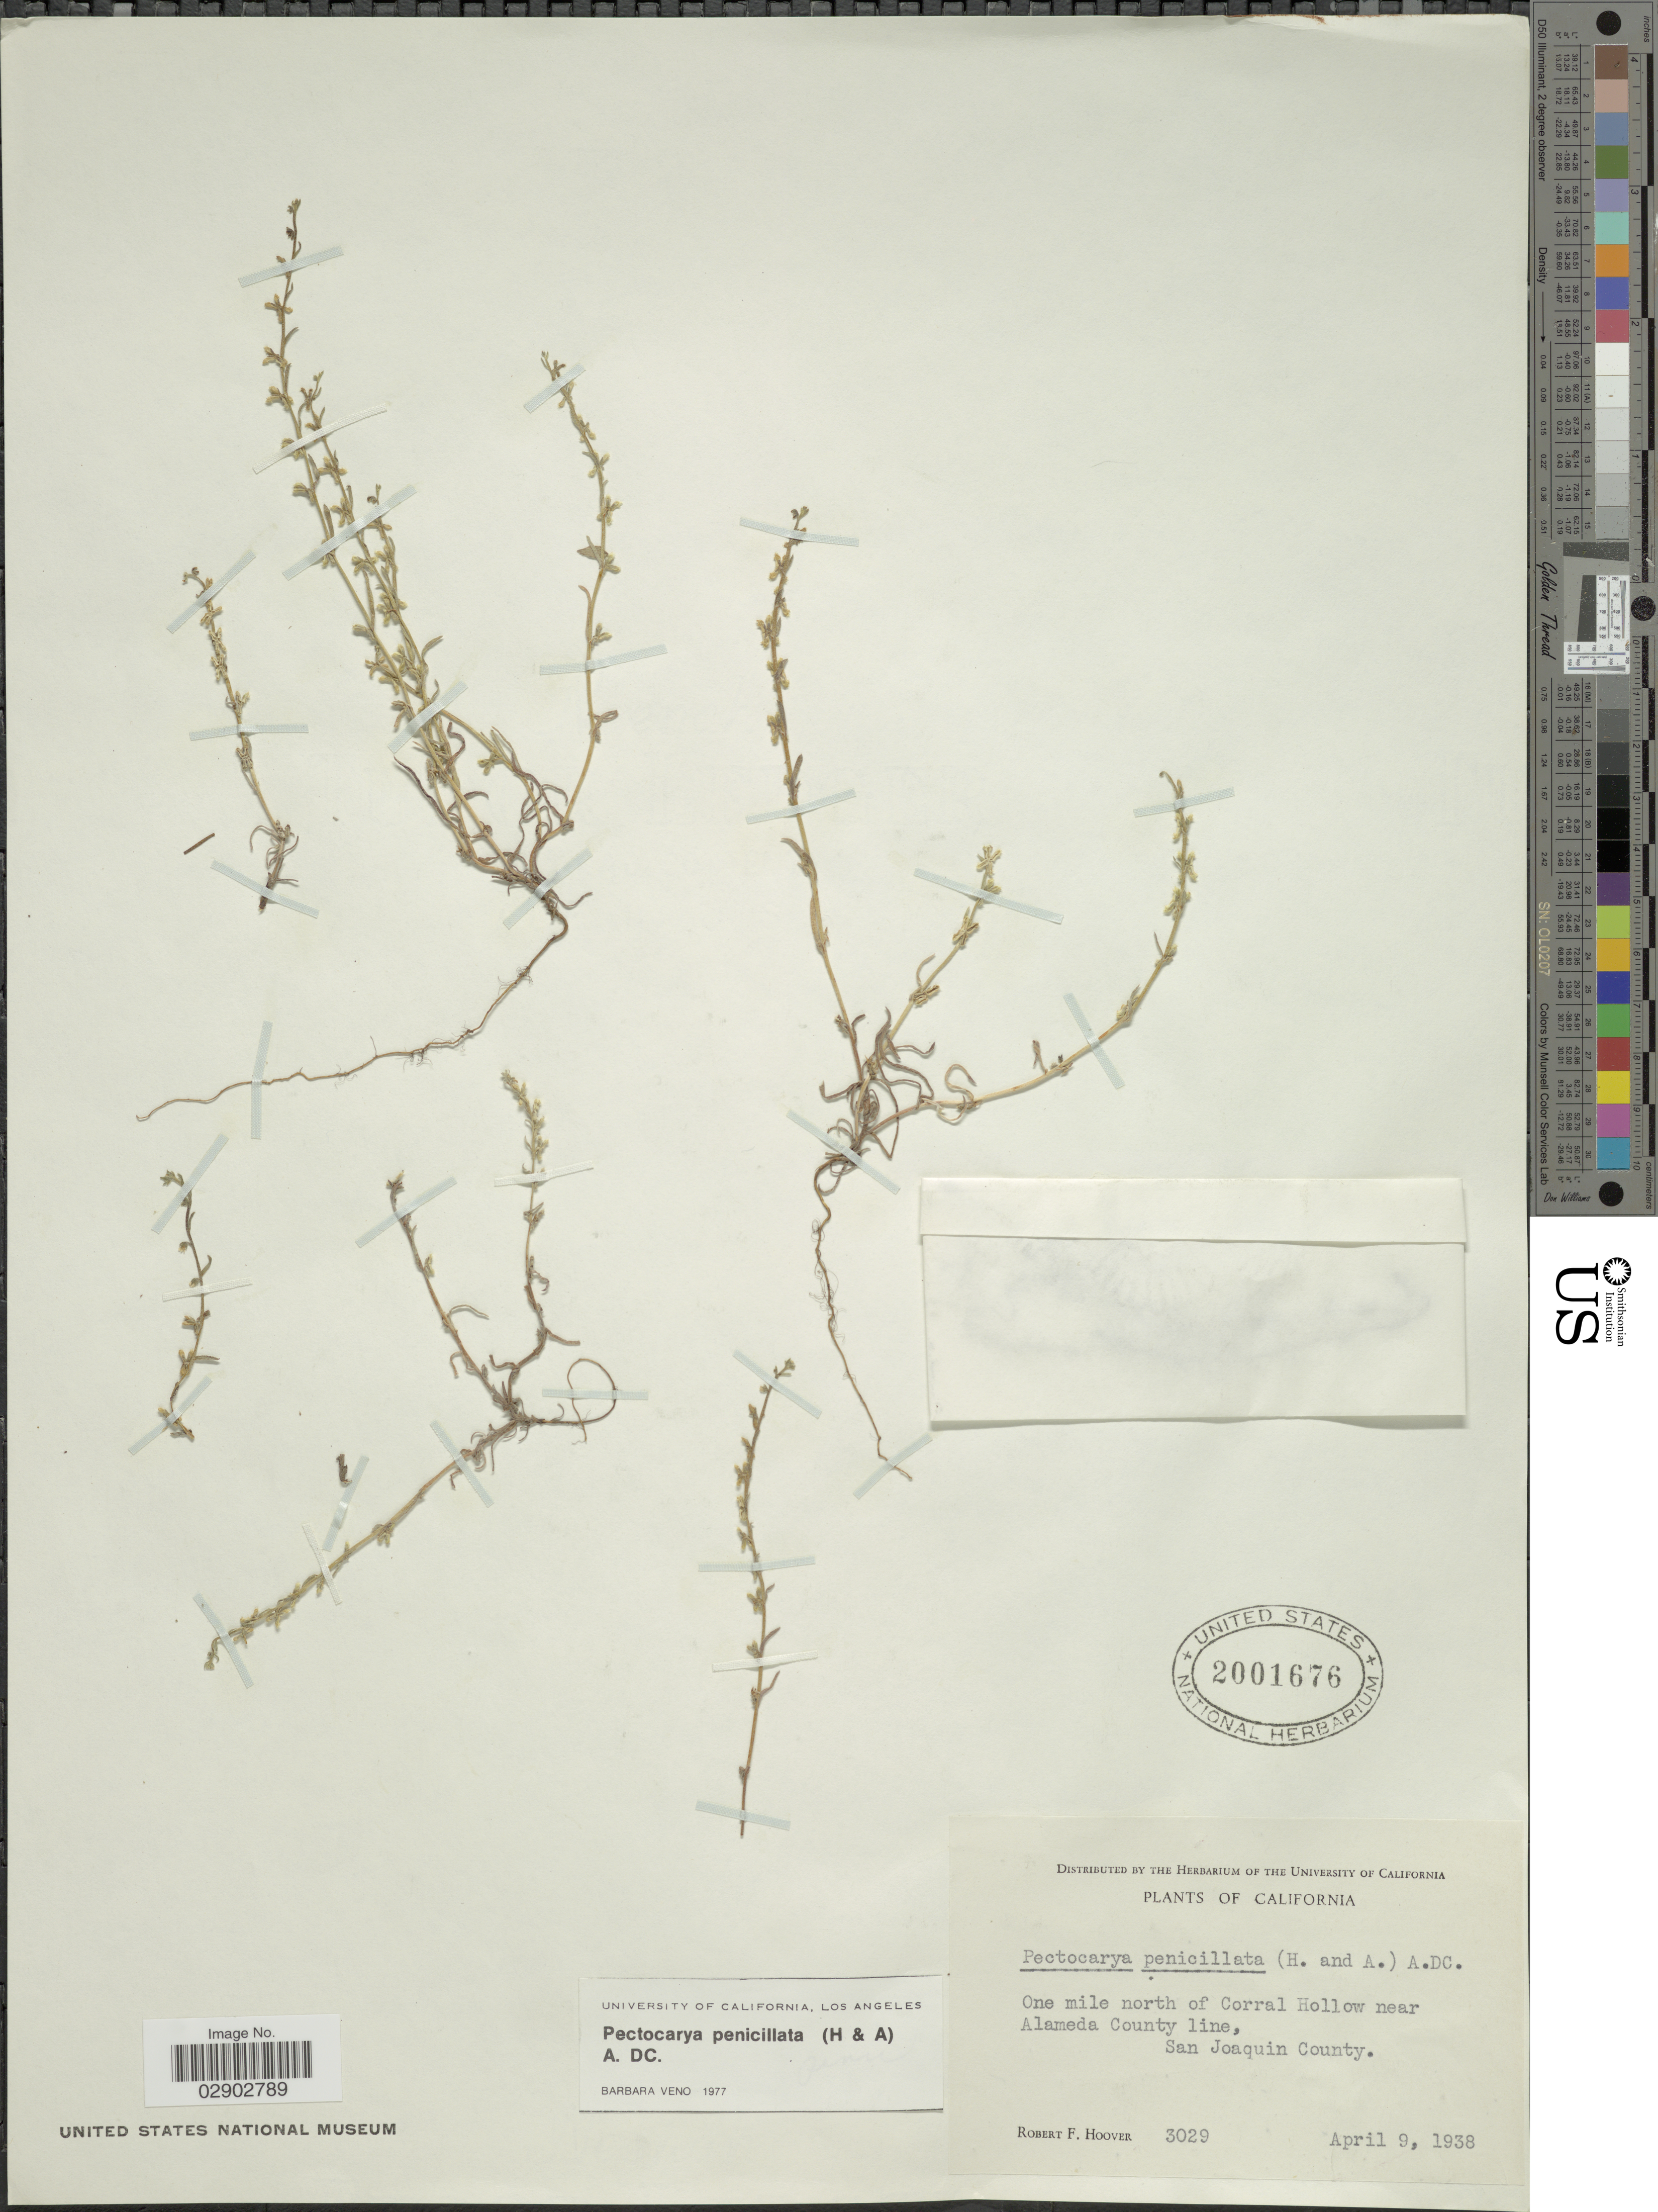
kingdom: Plantae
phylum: Tracheophyta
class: Magnoliopsida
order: Boraginales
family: Boraginaceae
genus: Pectocarya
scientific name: Pectocarya penicillata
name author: Hook. & Arn.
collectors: R. F. Hoover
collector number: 3029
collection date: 1938-04-09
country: United States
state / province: California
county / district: San Joaquin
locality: One mile north of Corral Hollow near Alameda County line, San Joaquin County.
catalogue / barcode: US 2001676